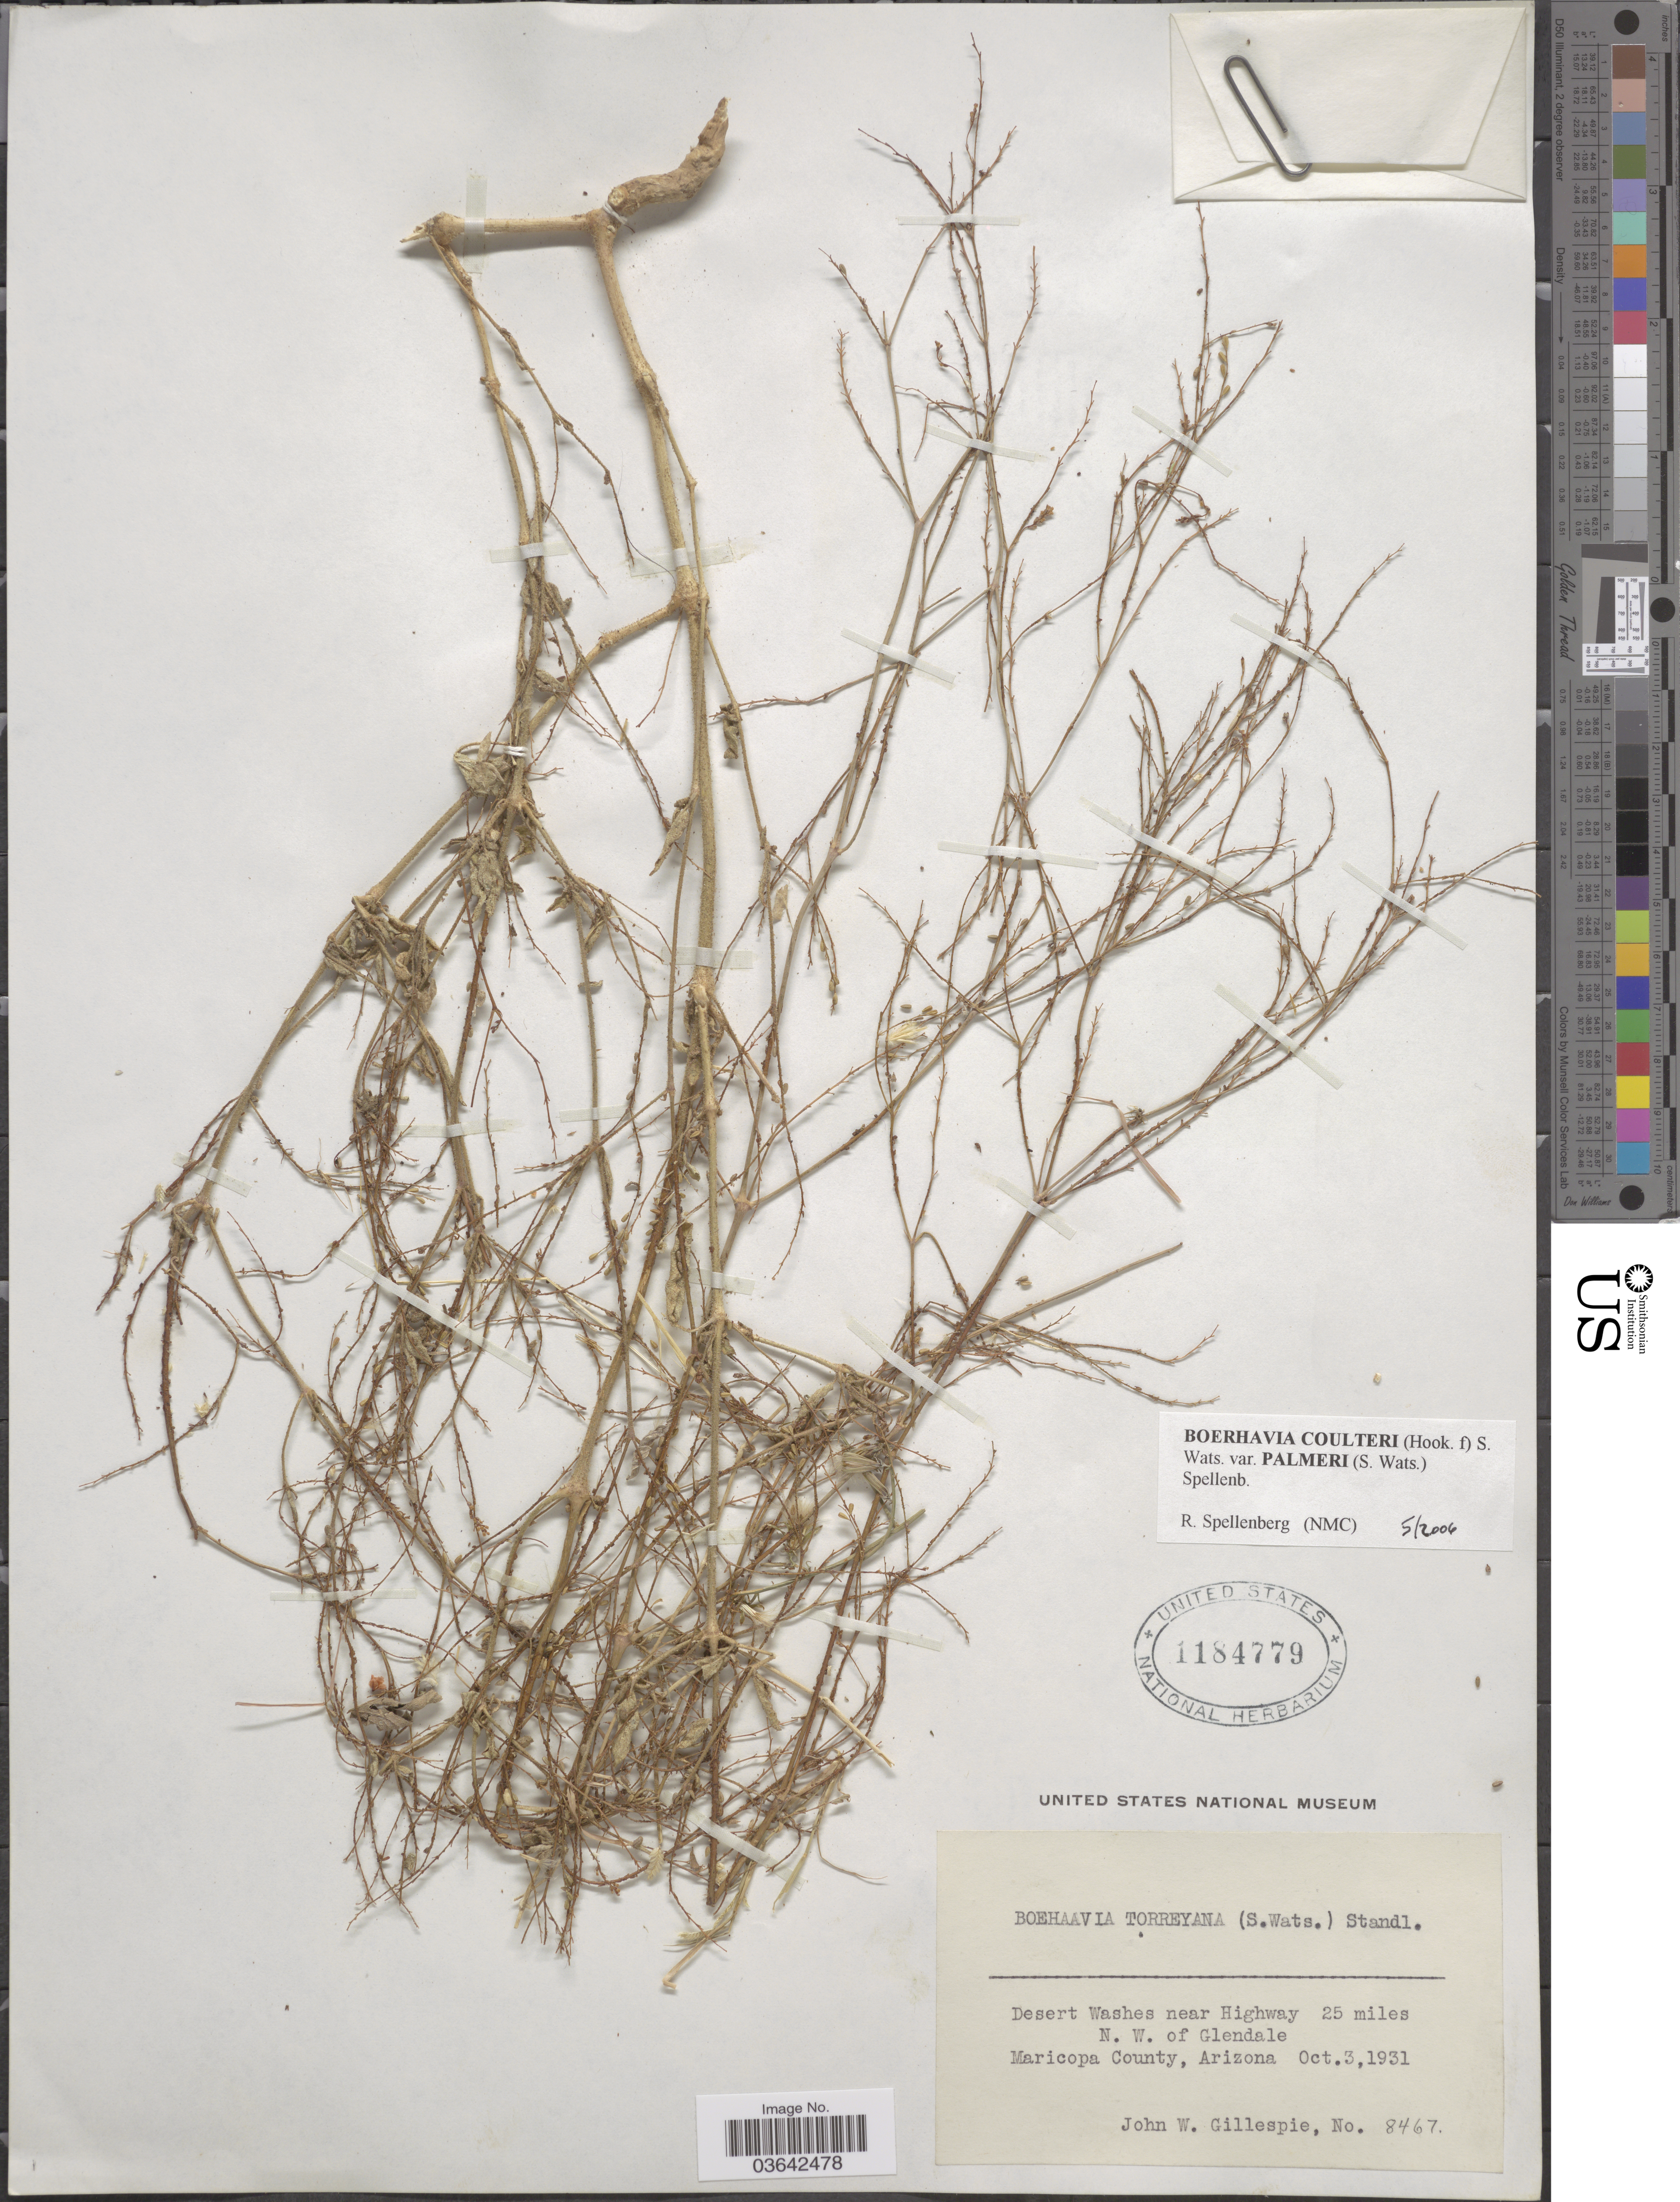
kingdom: Plantae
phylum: Tracheophyta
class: Magnoliopsida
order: Caryophyllales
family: Nyctaginaceae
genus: Boerhavia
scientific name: Boerhavia coulteri var. palmeri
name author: (S. Watson) Spellenb.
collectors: J. W. Gillespie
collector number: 8467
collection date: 1931-10-03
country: United States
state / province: Arizona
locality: Desert washes near Highway 25 miles N. W. of Glendale. Maricopa County.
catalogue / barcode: US 1184779